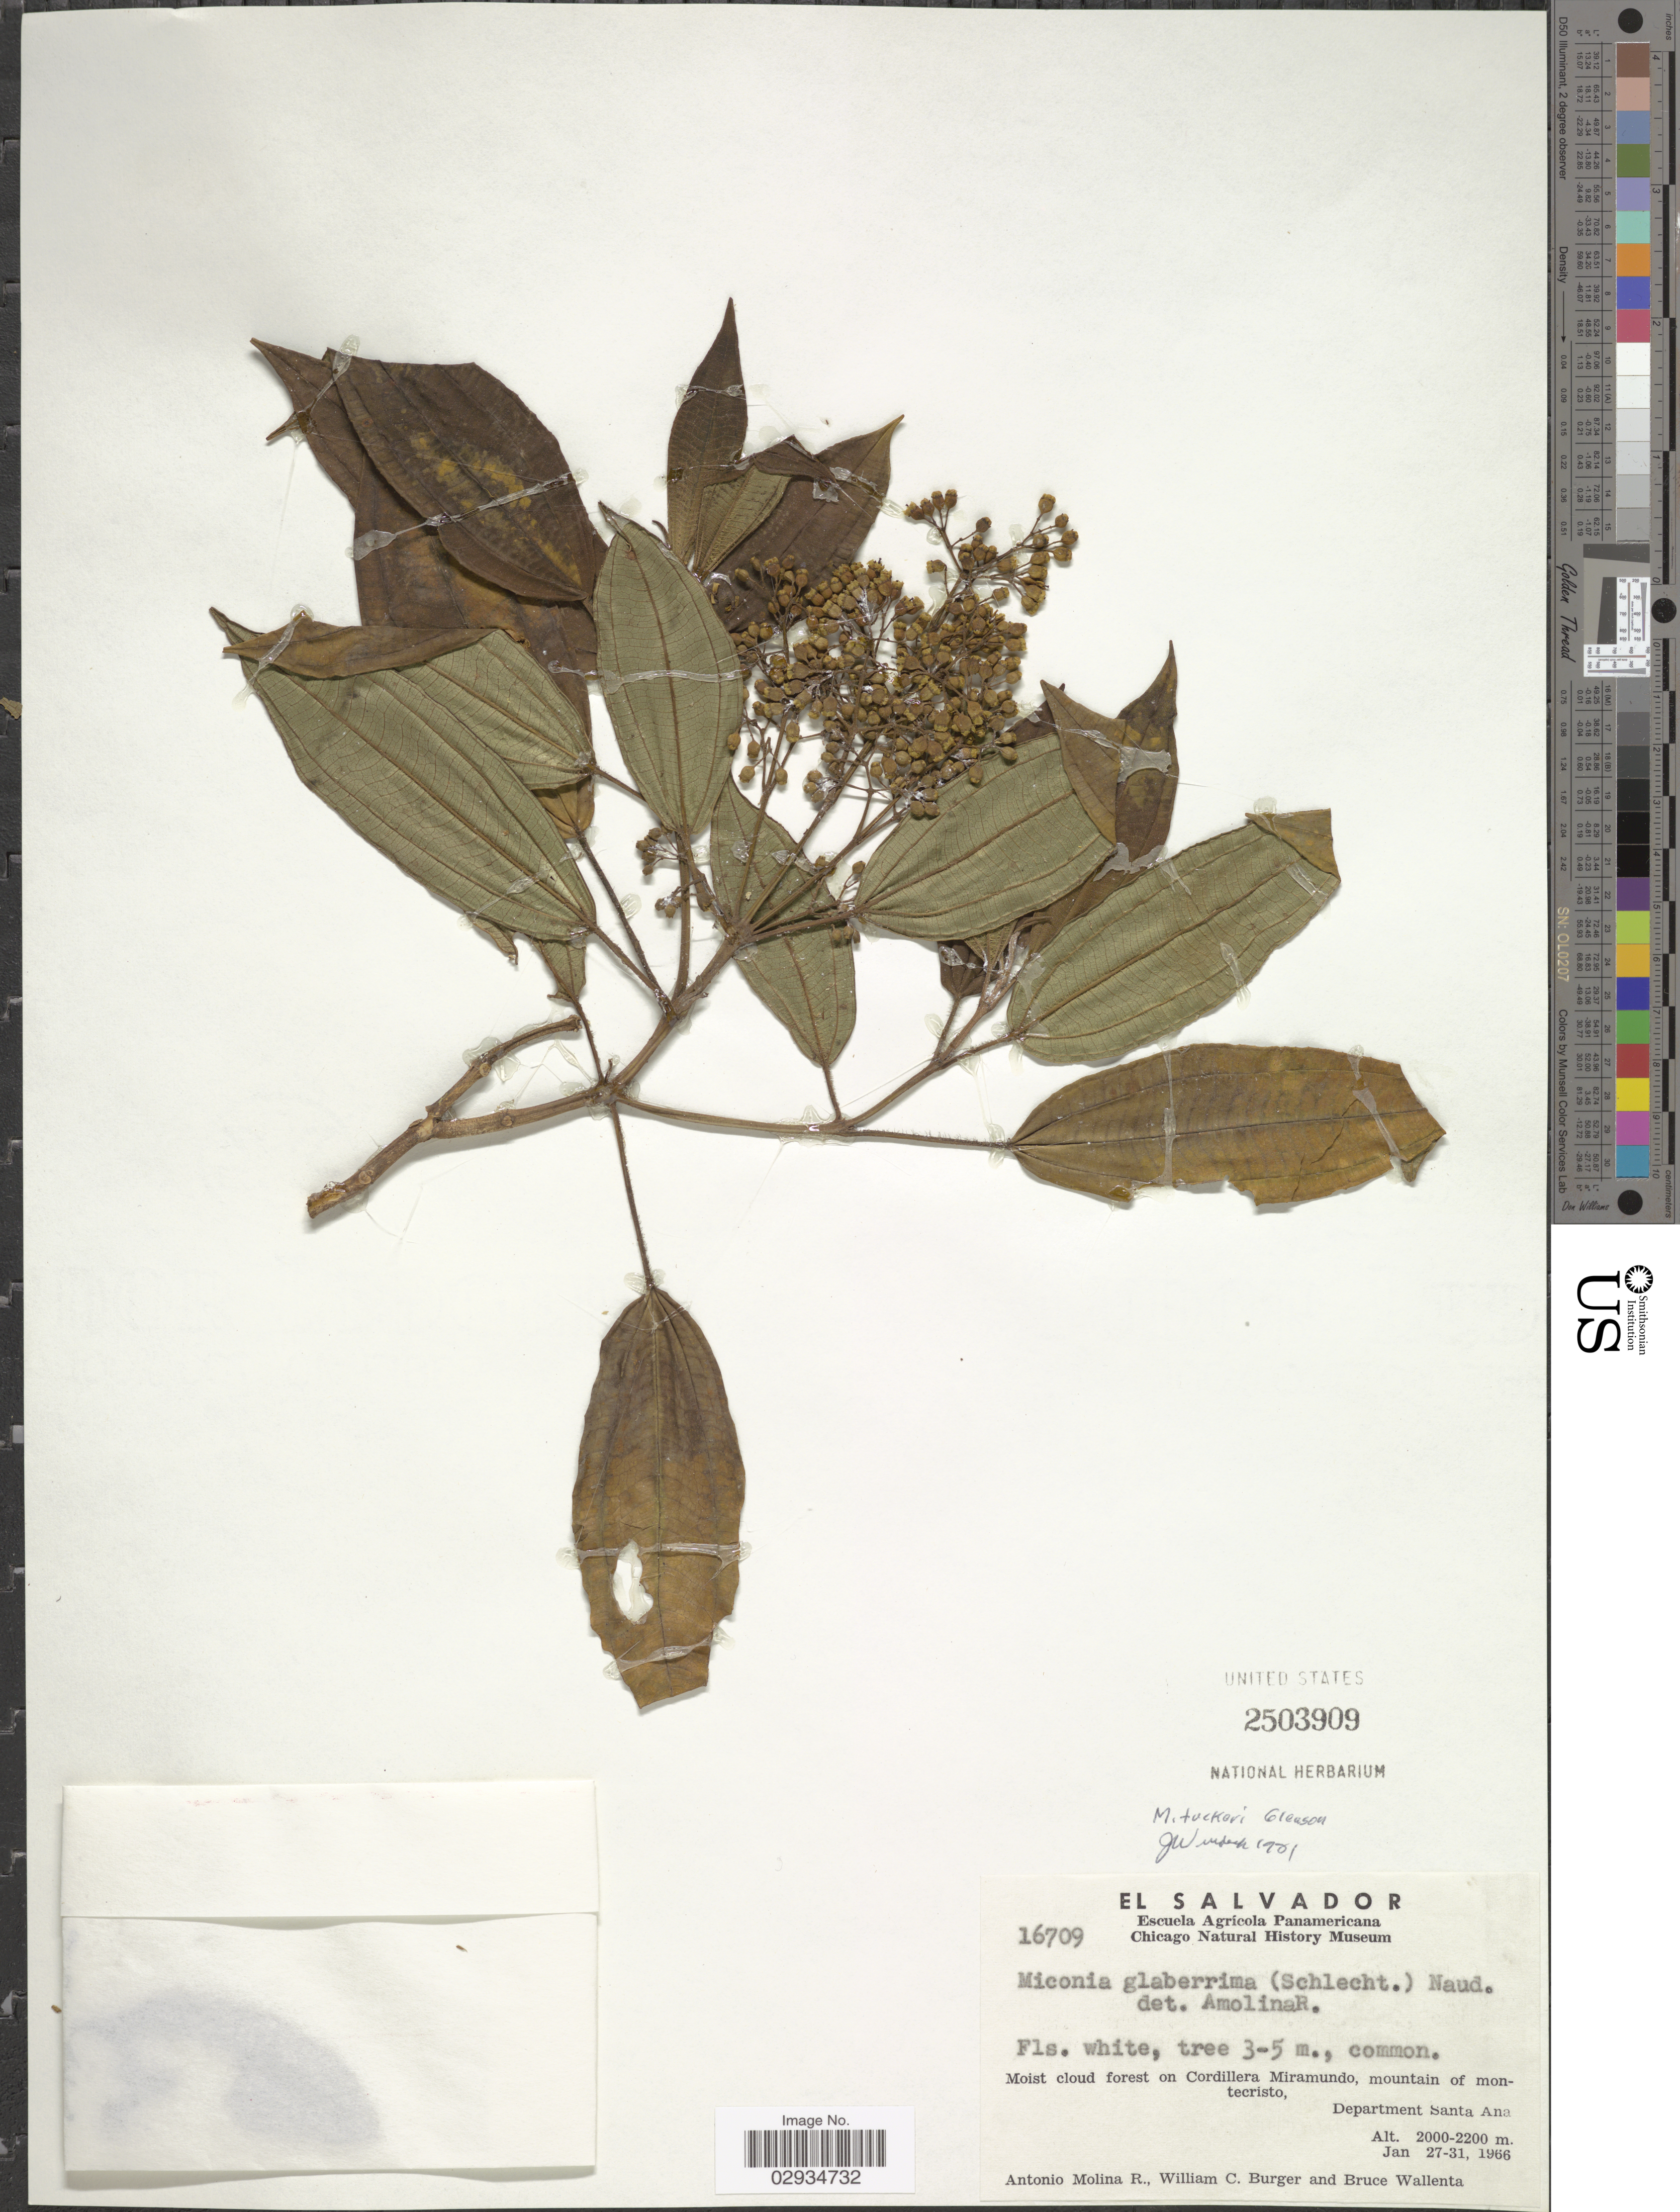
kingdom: Plantae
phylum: Tracheophyta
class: Magnoliopsida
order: Myrtales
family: Melastomataceae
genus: Miconia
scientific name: Miconia tuckeri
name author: Gleason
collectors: A. Molina R., W. Burger & B. Wallenta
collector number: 16709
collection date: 1966-01-27/1966-01-31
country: El Salvador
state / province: Santa Ana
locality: Moist cloud forest on Cordillera Miramundo, mountain of montecristo, Department Santa Ana.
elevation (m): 2000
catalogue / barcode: US 2503909